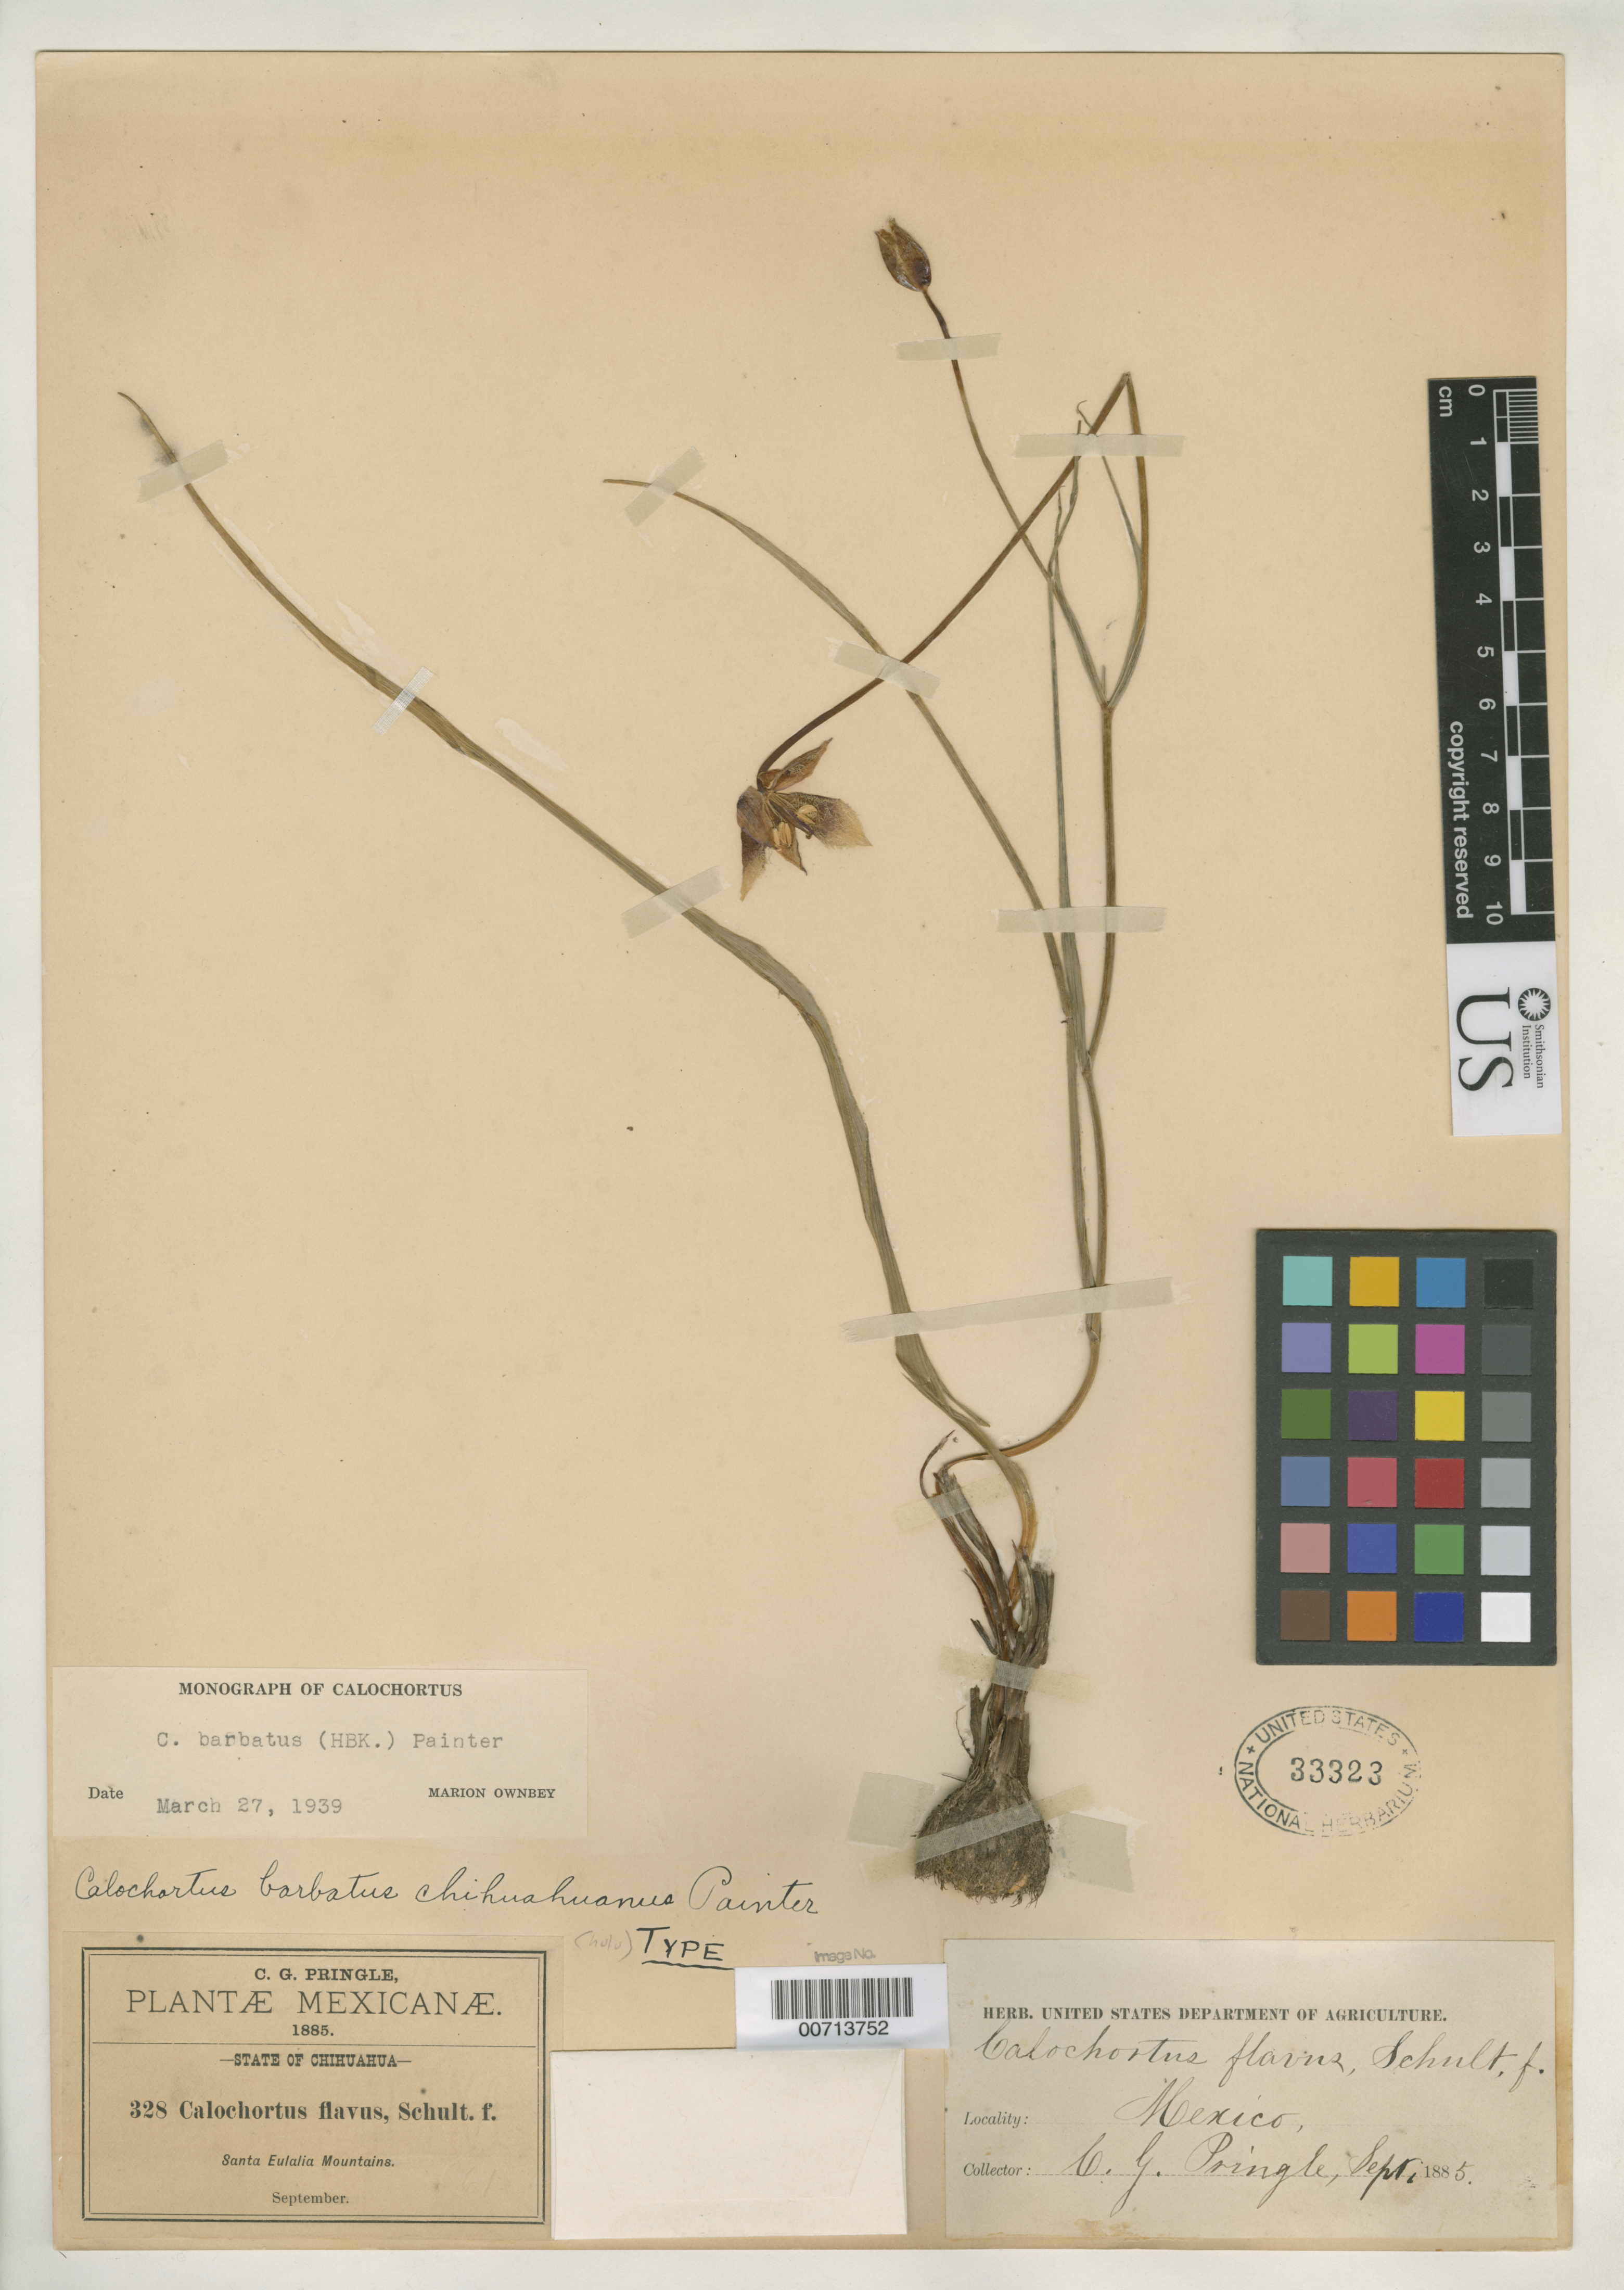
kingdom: Plantae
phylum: Tracheophyta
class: Liliopsida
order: Liliales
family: Liliaceae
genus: Calochortus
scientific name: Calochortus barbatus subsp. chihuahuanus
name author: J.H. Painter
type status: Holotype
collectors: C. G. Pringle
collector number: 328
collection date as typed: Sep 1885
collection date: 1885-09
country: Mexico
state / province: Chihuahua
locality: Santa Eulalia Mountains.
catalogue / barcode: US 33323